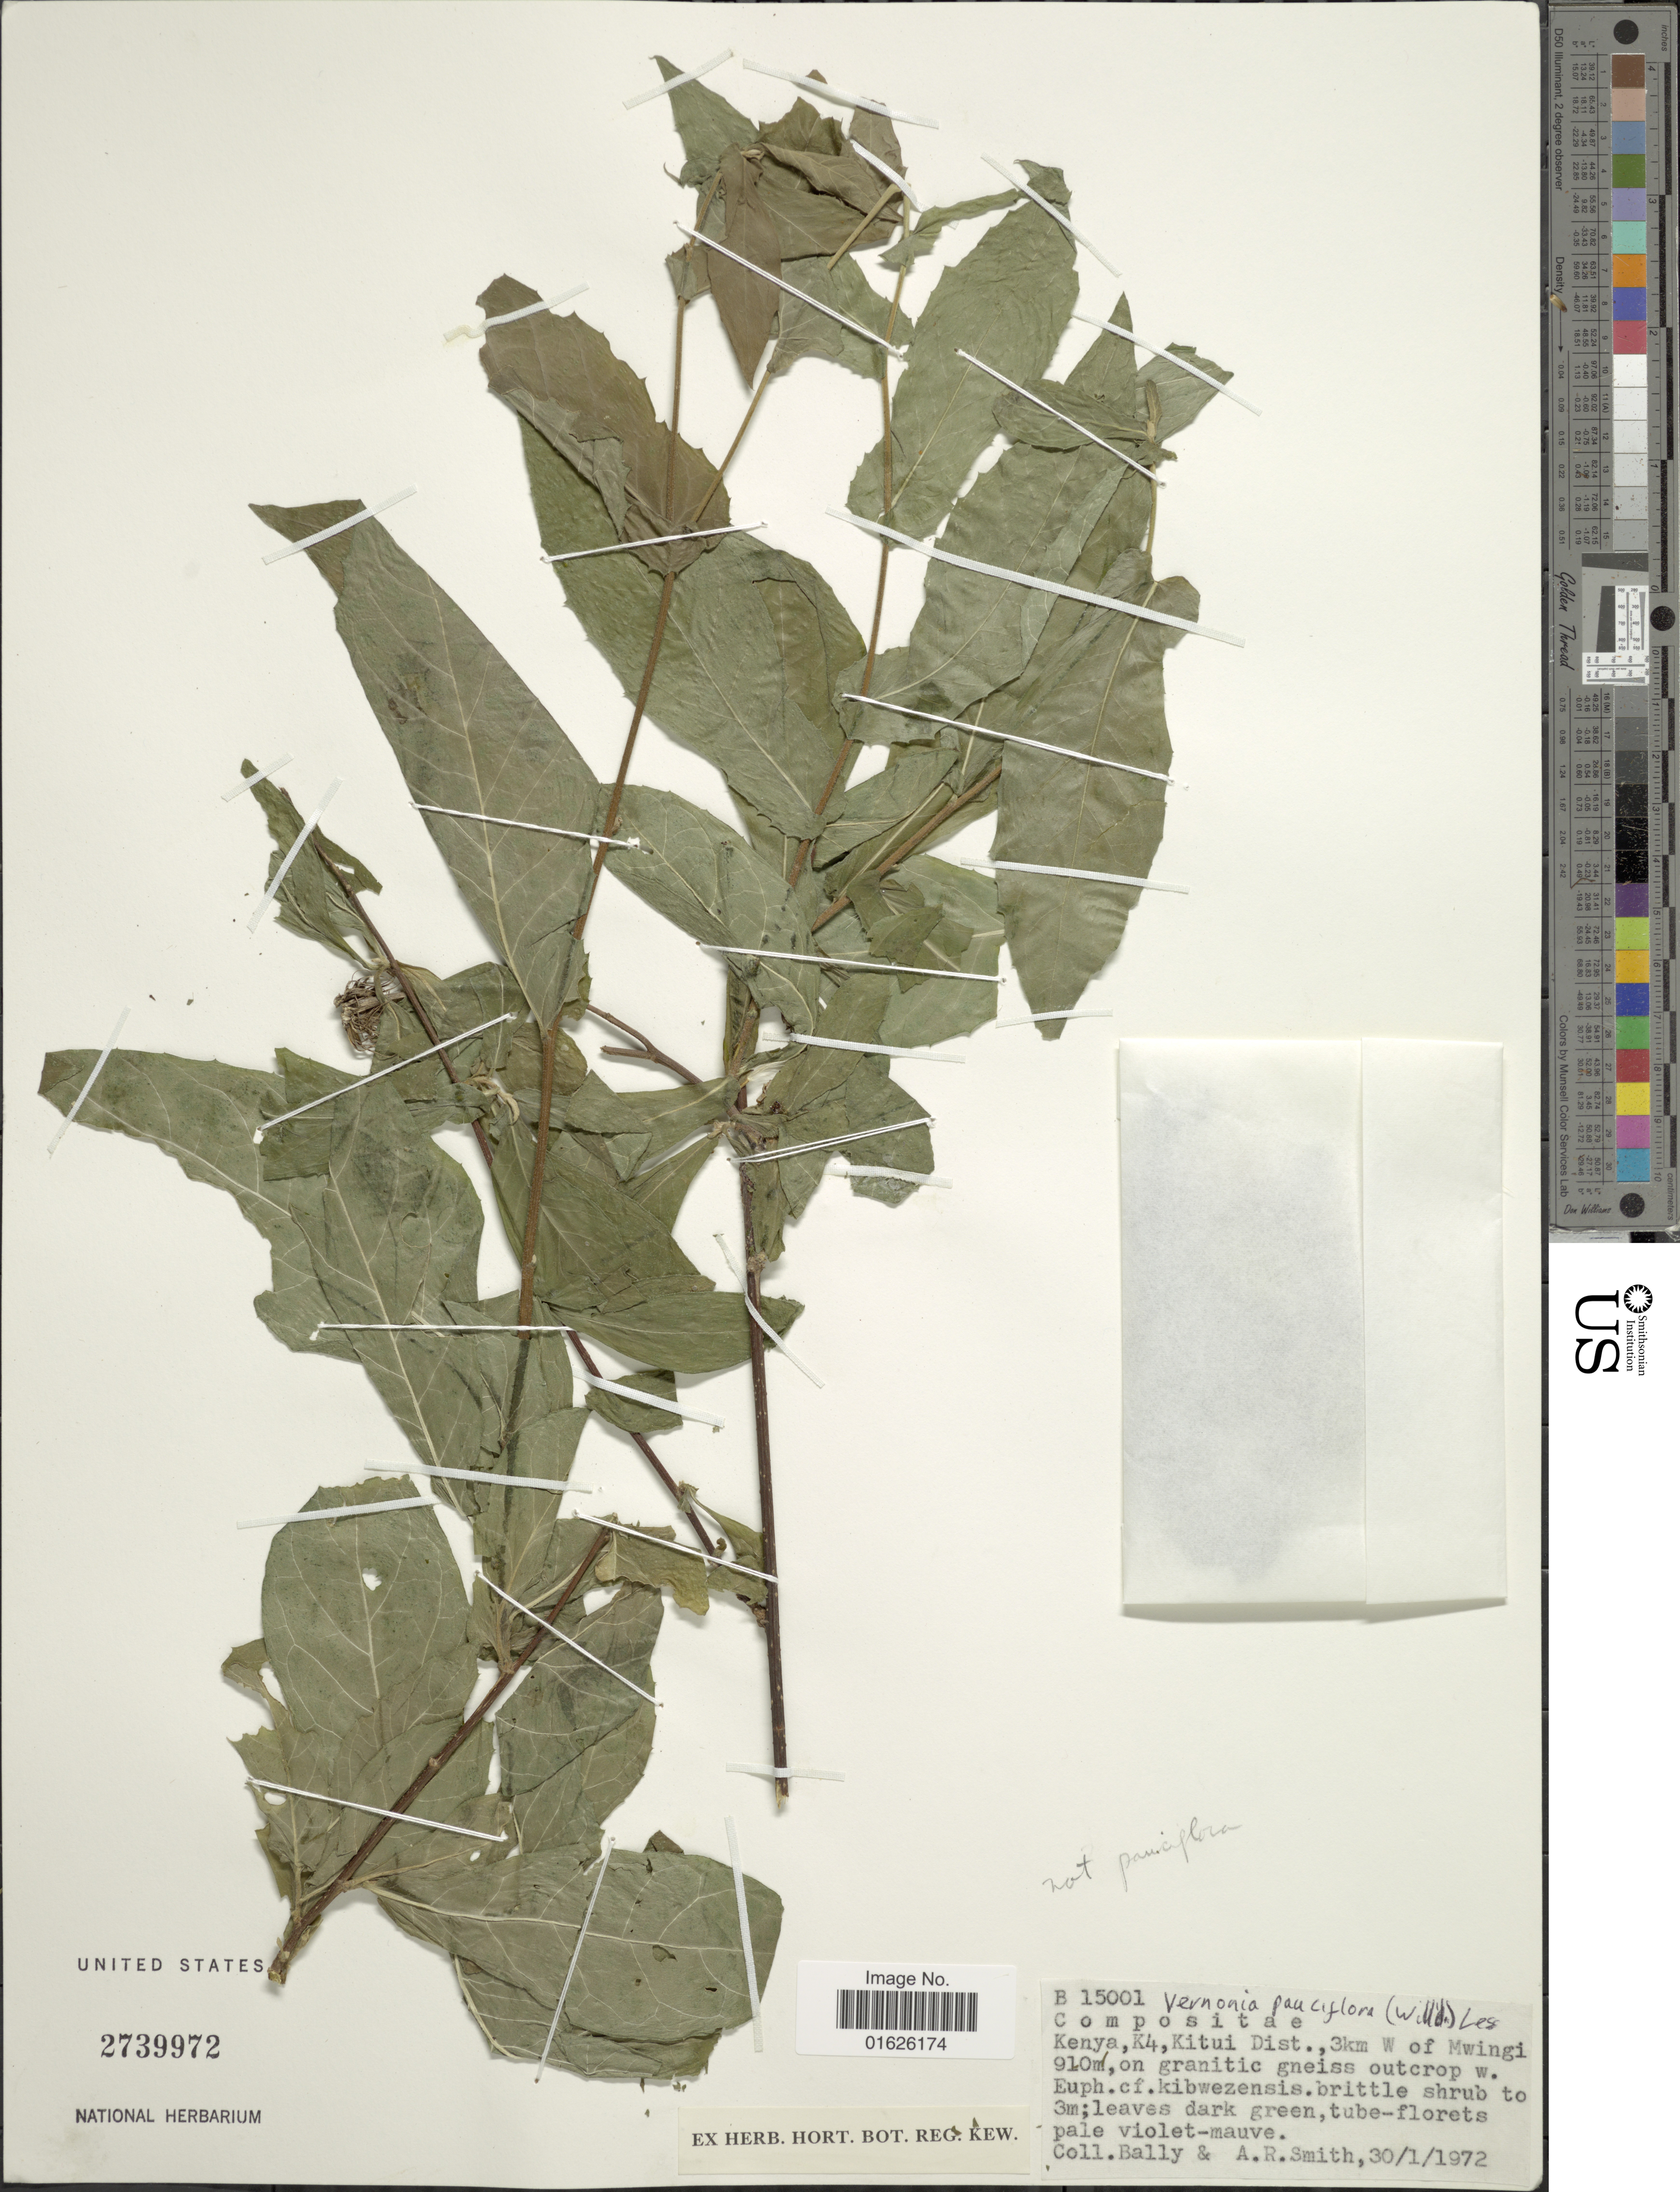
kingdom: Plantae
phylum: Tracheophyta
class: Magnoliopsida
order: Asterales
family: Asteraceae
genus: Centrapalus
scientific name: Centrapalus pauciflorus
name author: (Willd.) H. Rob.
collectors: P. Bally & A. R. Smith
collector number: B 15001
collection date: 1972-01-30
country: Kenya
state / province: Kitui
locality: Kenya, K4, Kitui Dist. , 3 km W of Mwingi.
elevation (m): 910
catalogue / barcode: US 2739972